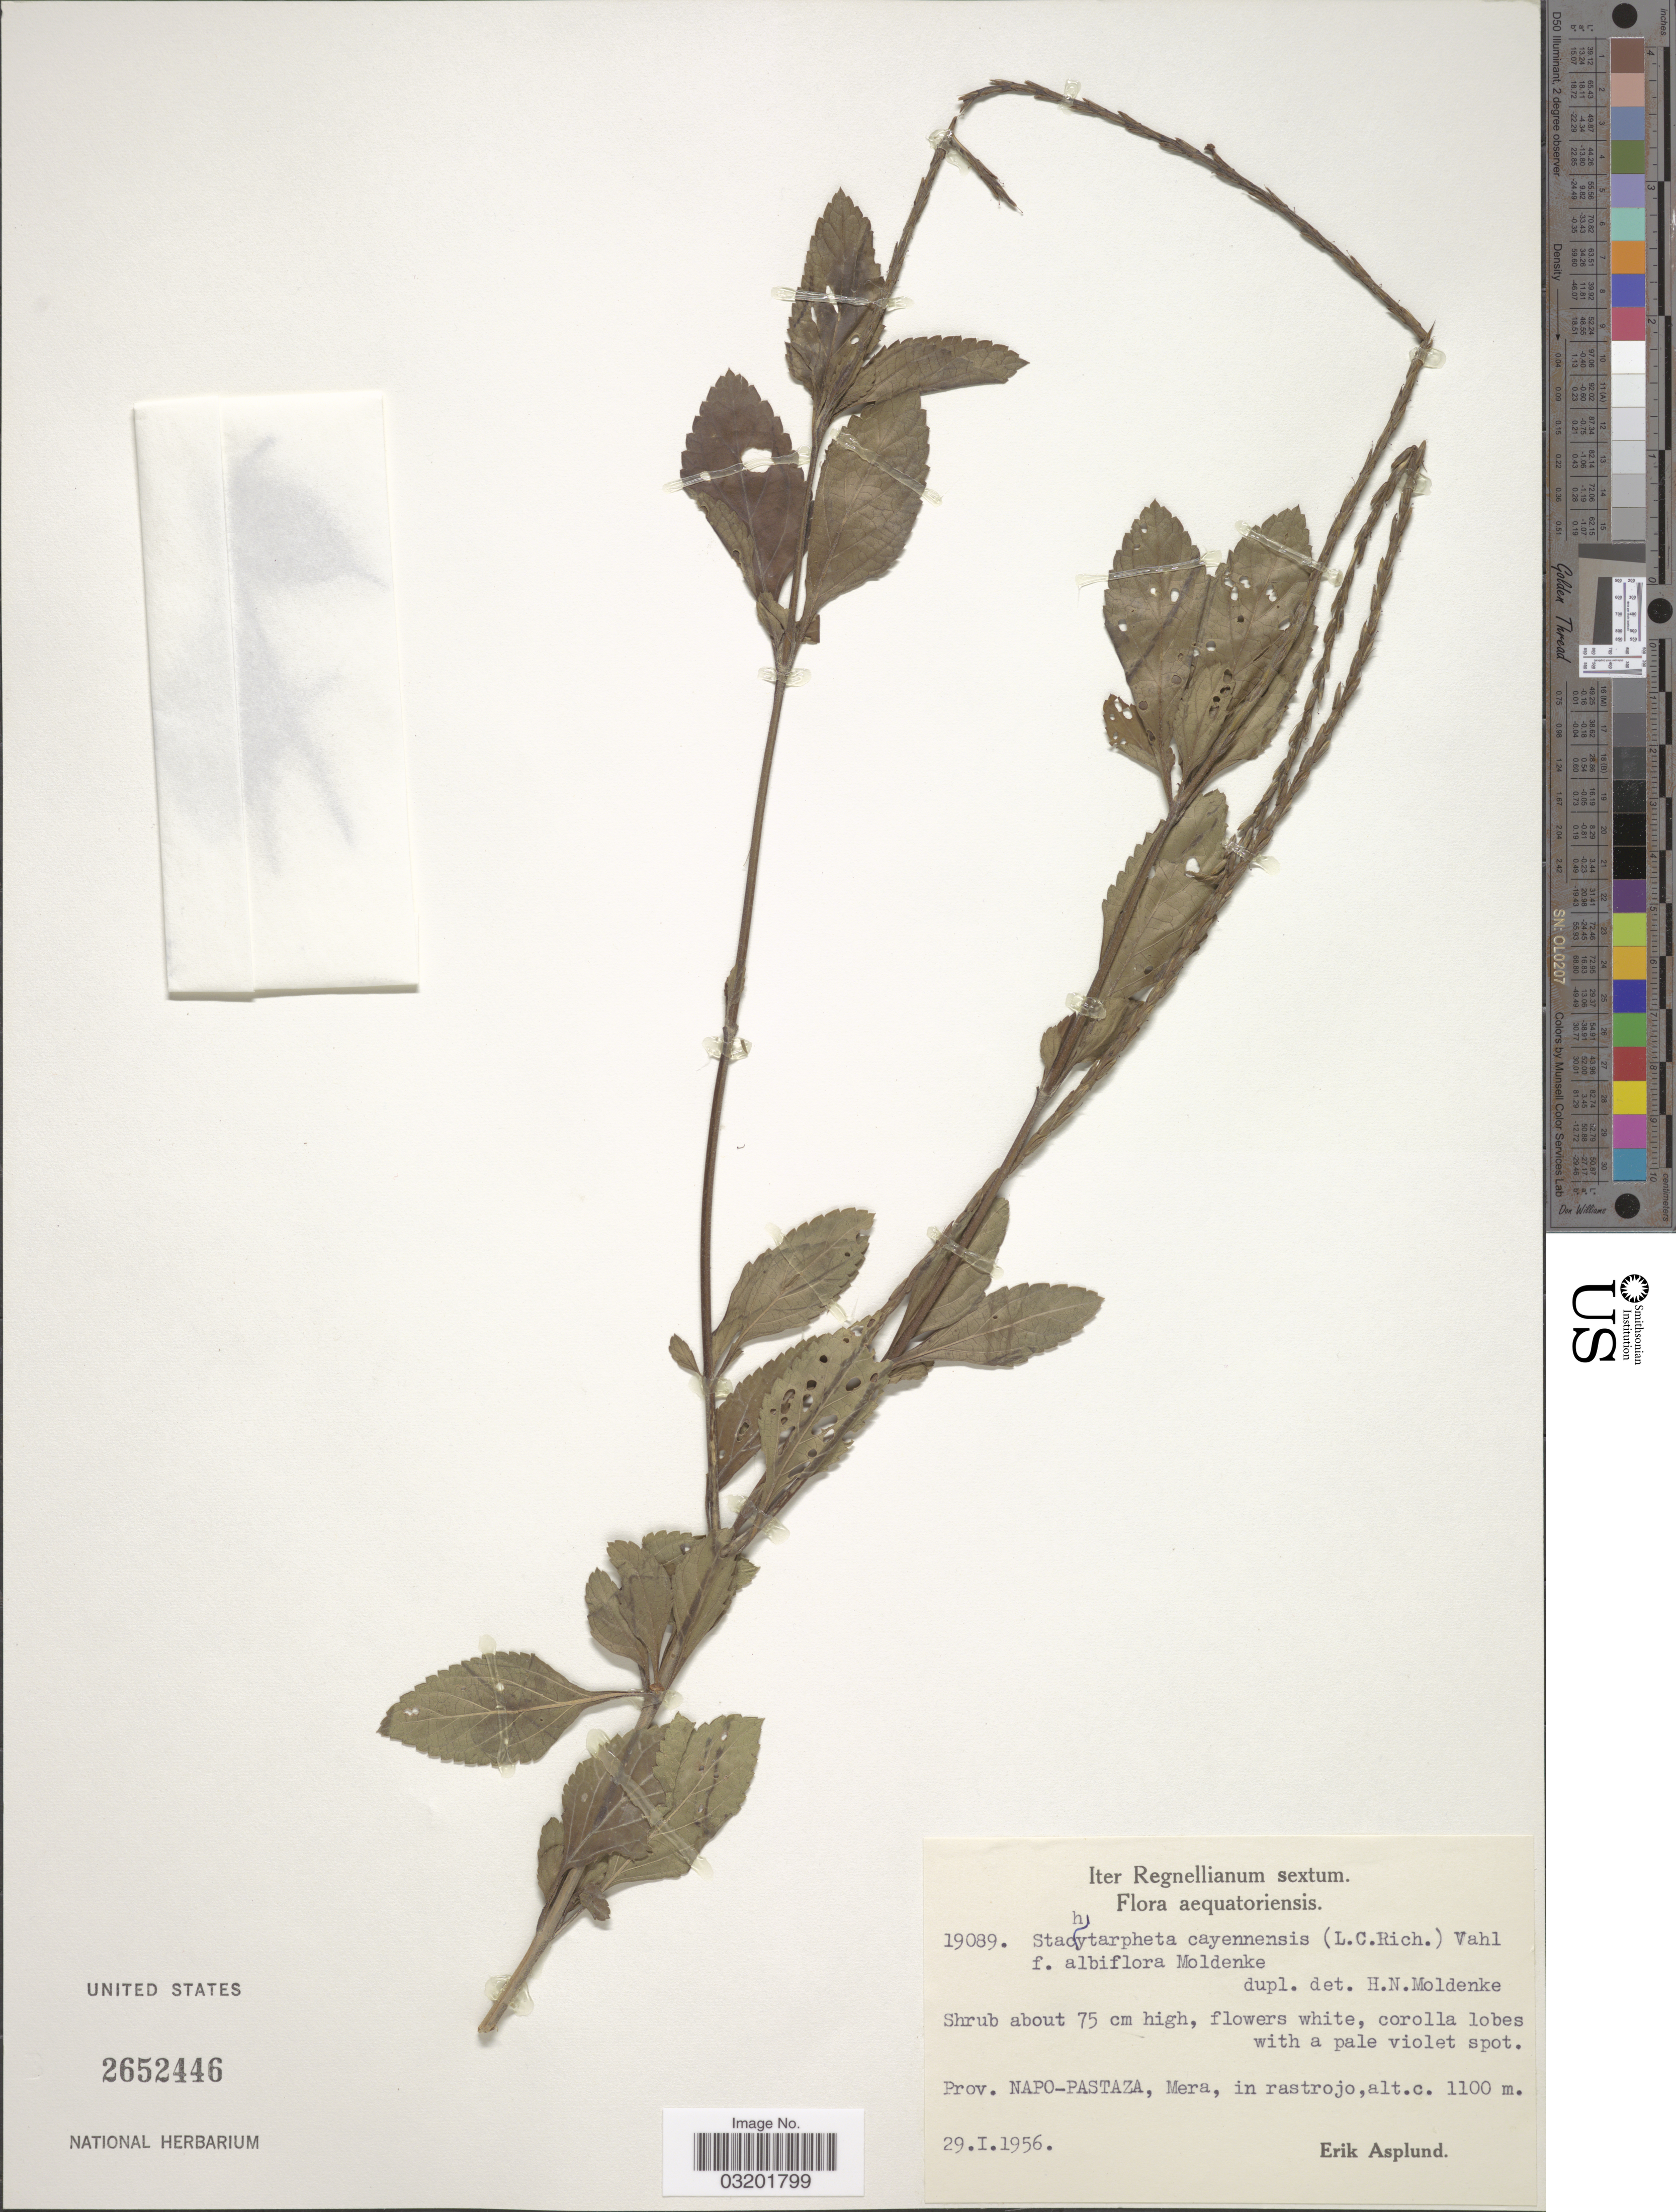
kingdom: Plantae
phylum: Tracheophyta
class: Magnoliopsida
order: Lamiales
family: Verbenaceae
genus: Stachytarpheta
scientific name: Stachytarpheta cayennensis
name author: (Rich.) Vahl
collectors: E. Asplund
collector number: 19089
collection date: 1956-01-29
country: Ecuador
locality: Aequatoriensis. Prov. NAPO-PASTAZA, Mera, in rastrojo.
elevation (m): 1100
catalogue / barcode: US 2652446